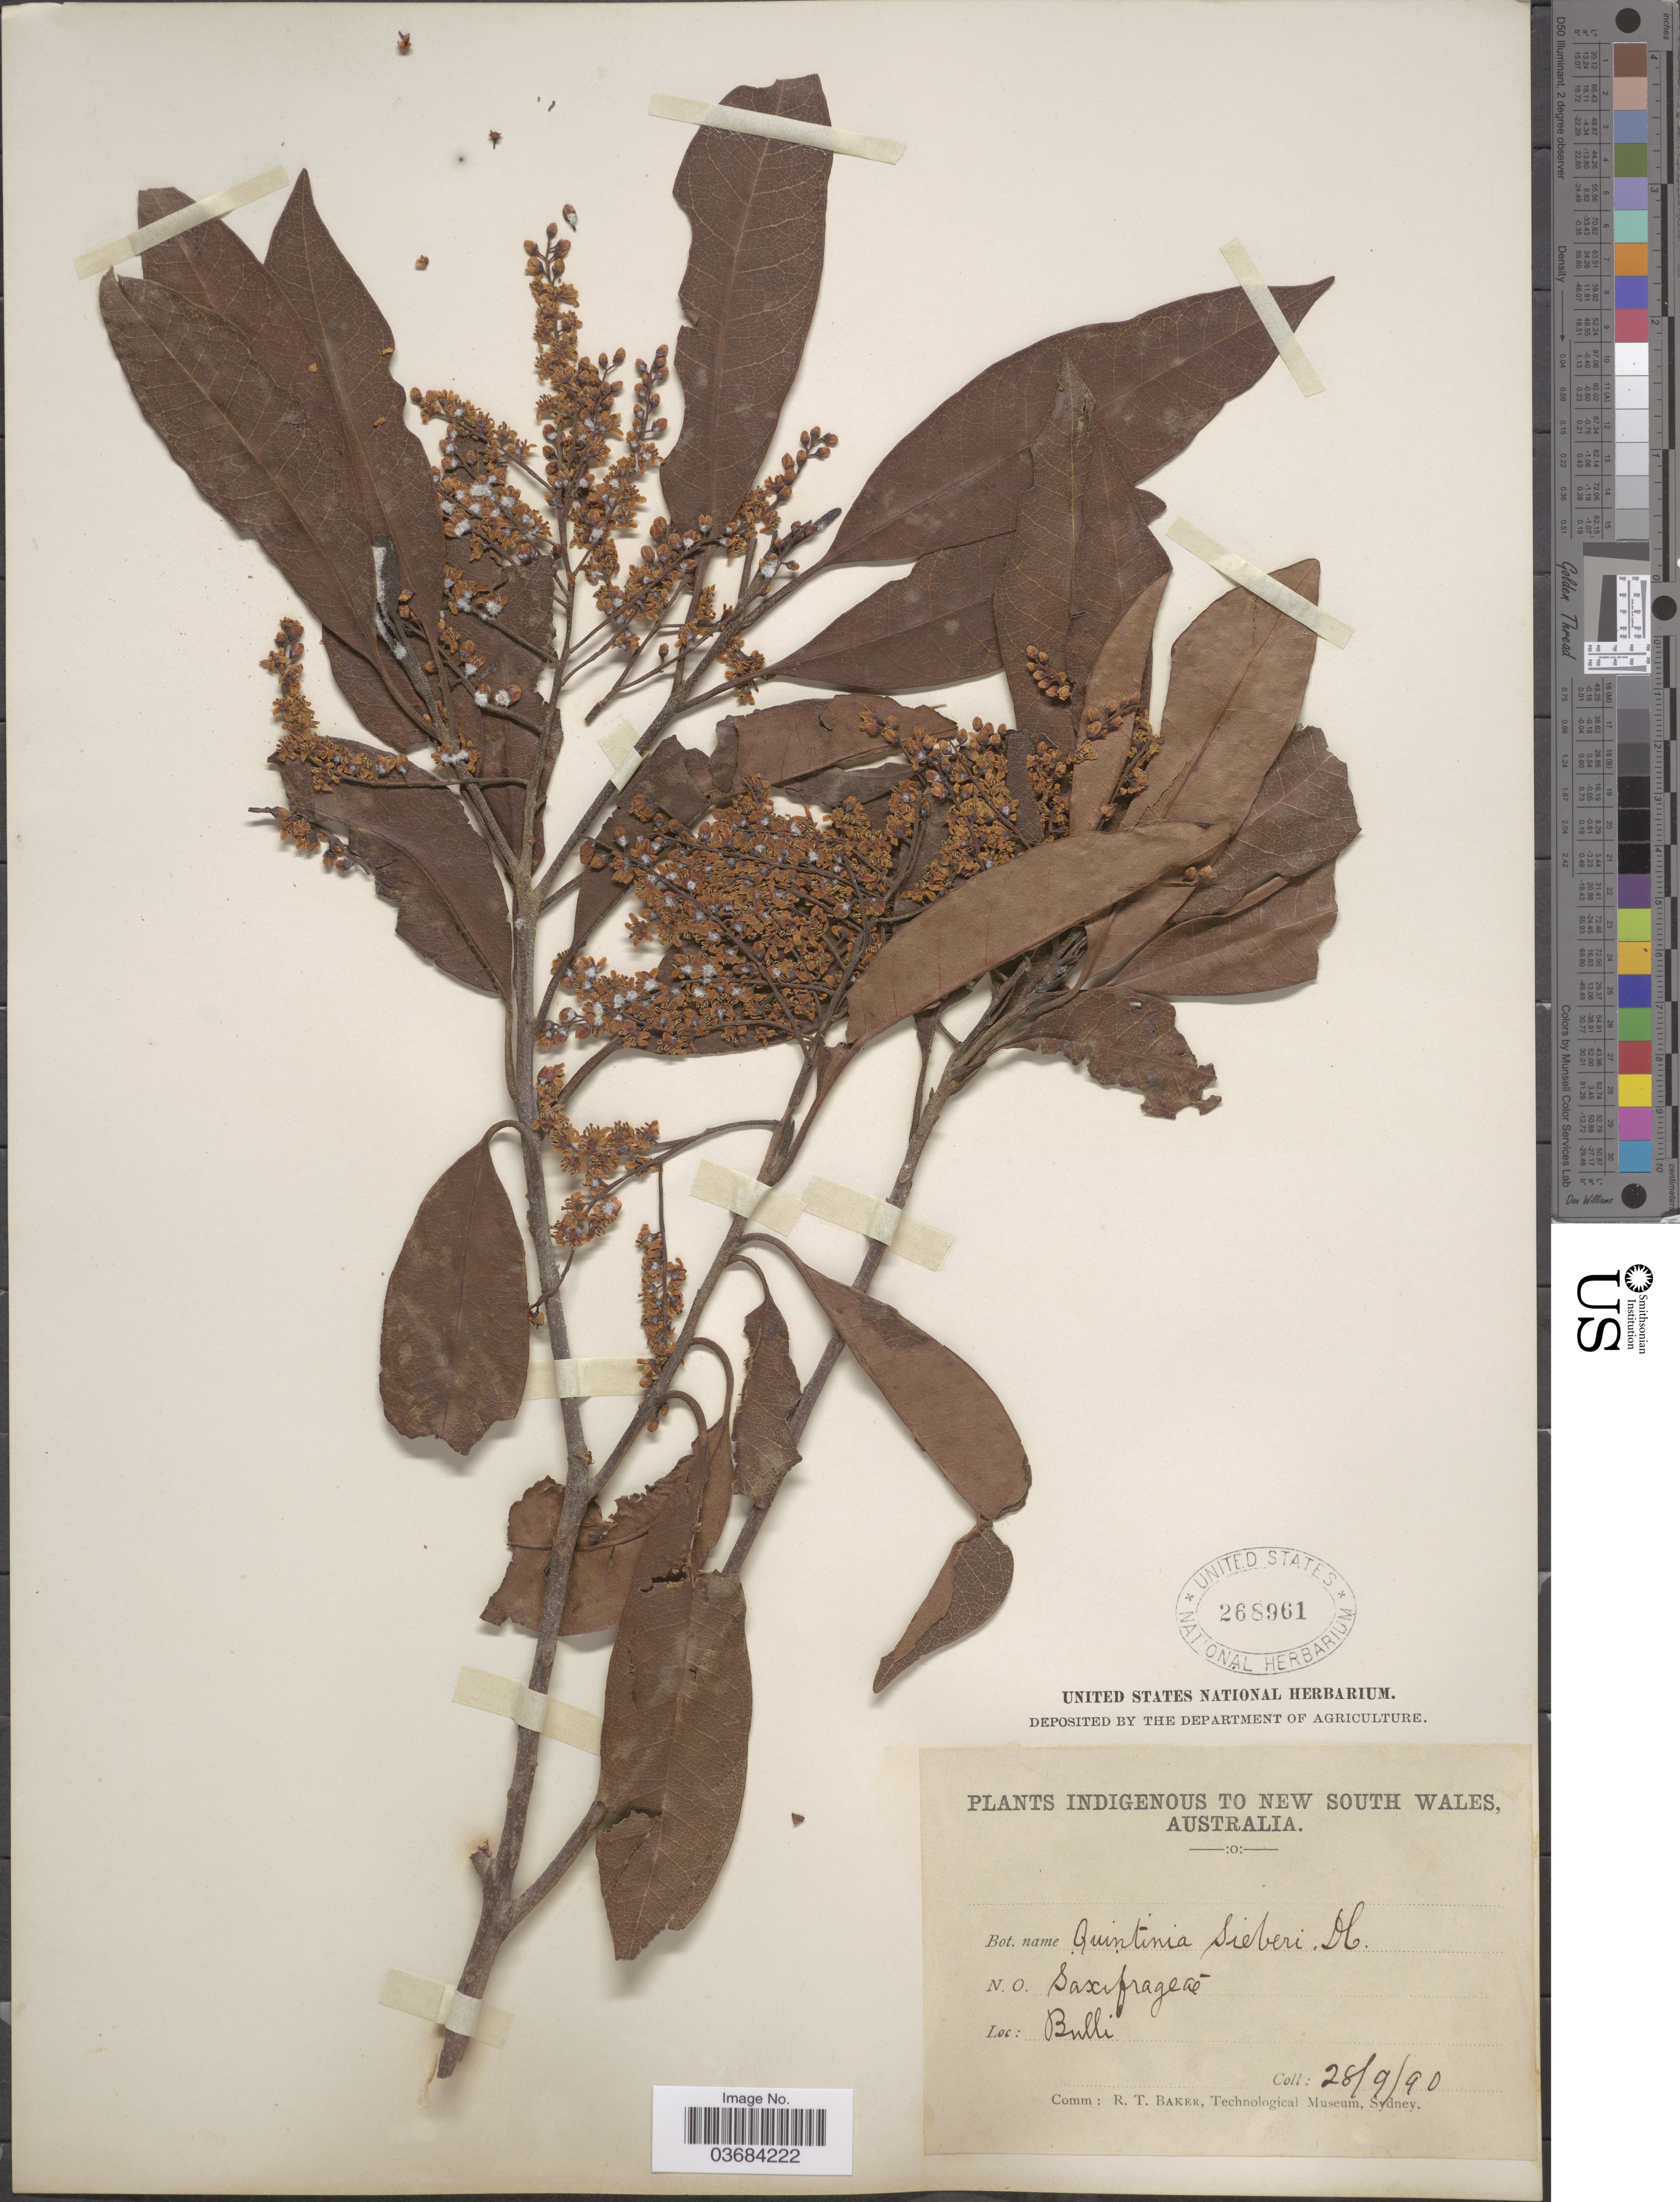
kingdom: Plantae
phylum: Tracheophyta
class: Magnoliopsida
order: Paracryphiales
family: Paracryphiaceae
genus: Quintinia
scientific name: Quintinia sieberi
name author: A. DC.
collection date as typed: Transcribed d/m/y: 28/9/90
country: Australia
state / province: New South Wales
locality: Indigenous to New South Wales. Bulli.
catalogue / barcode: US 268961